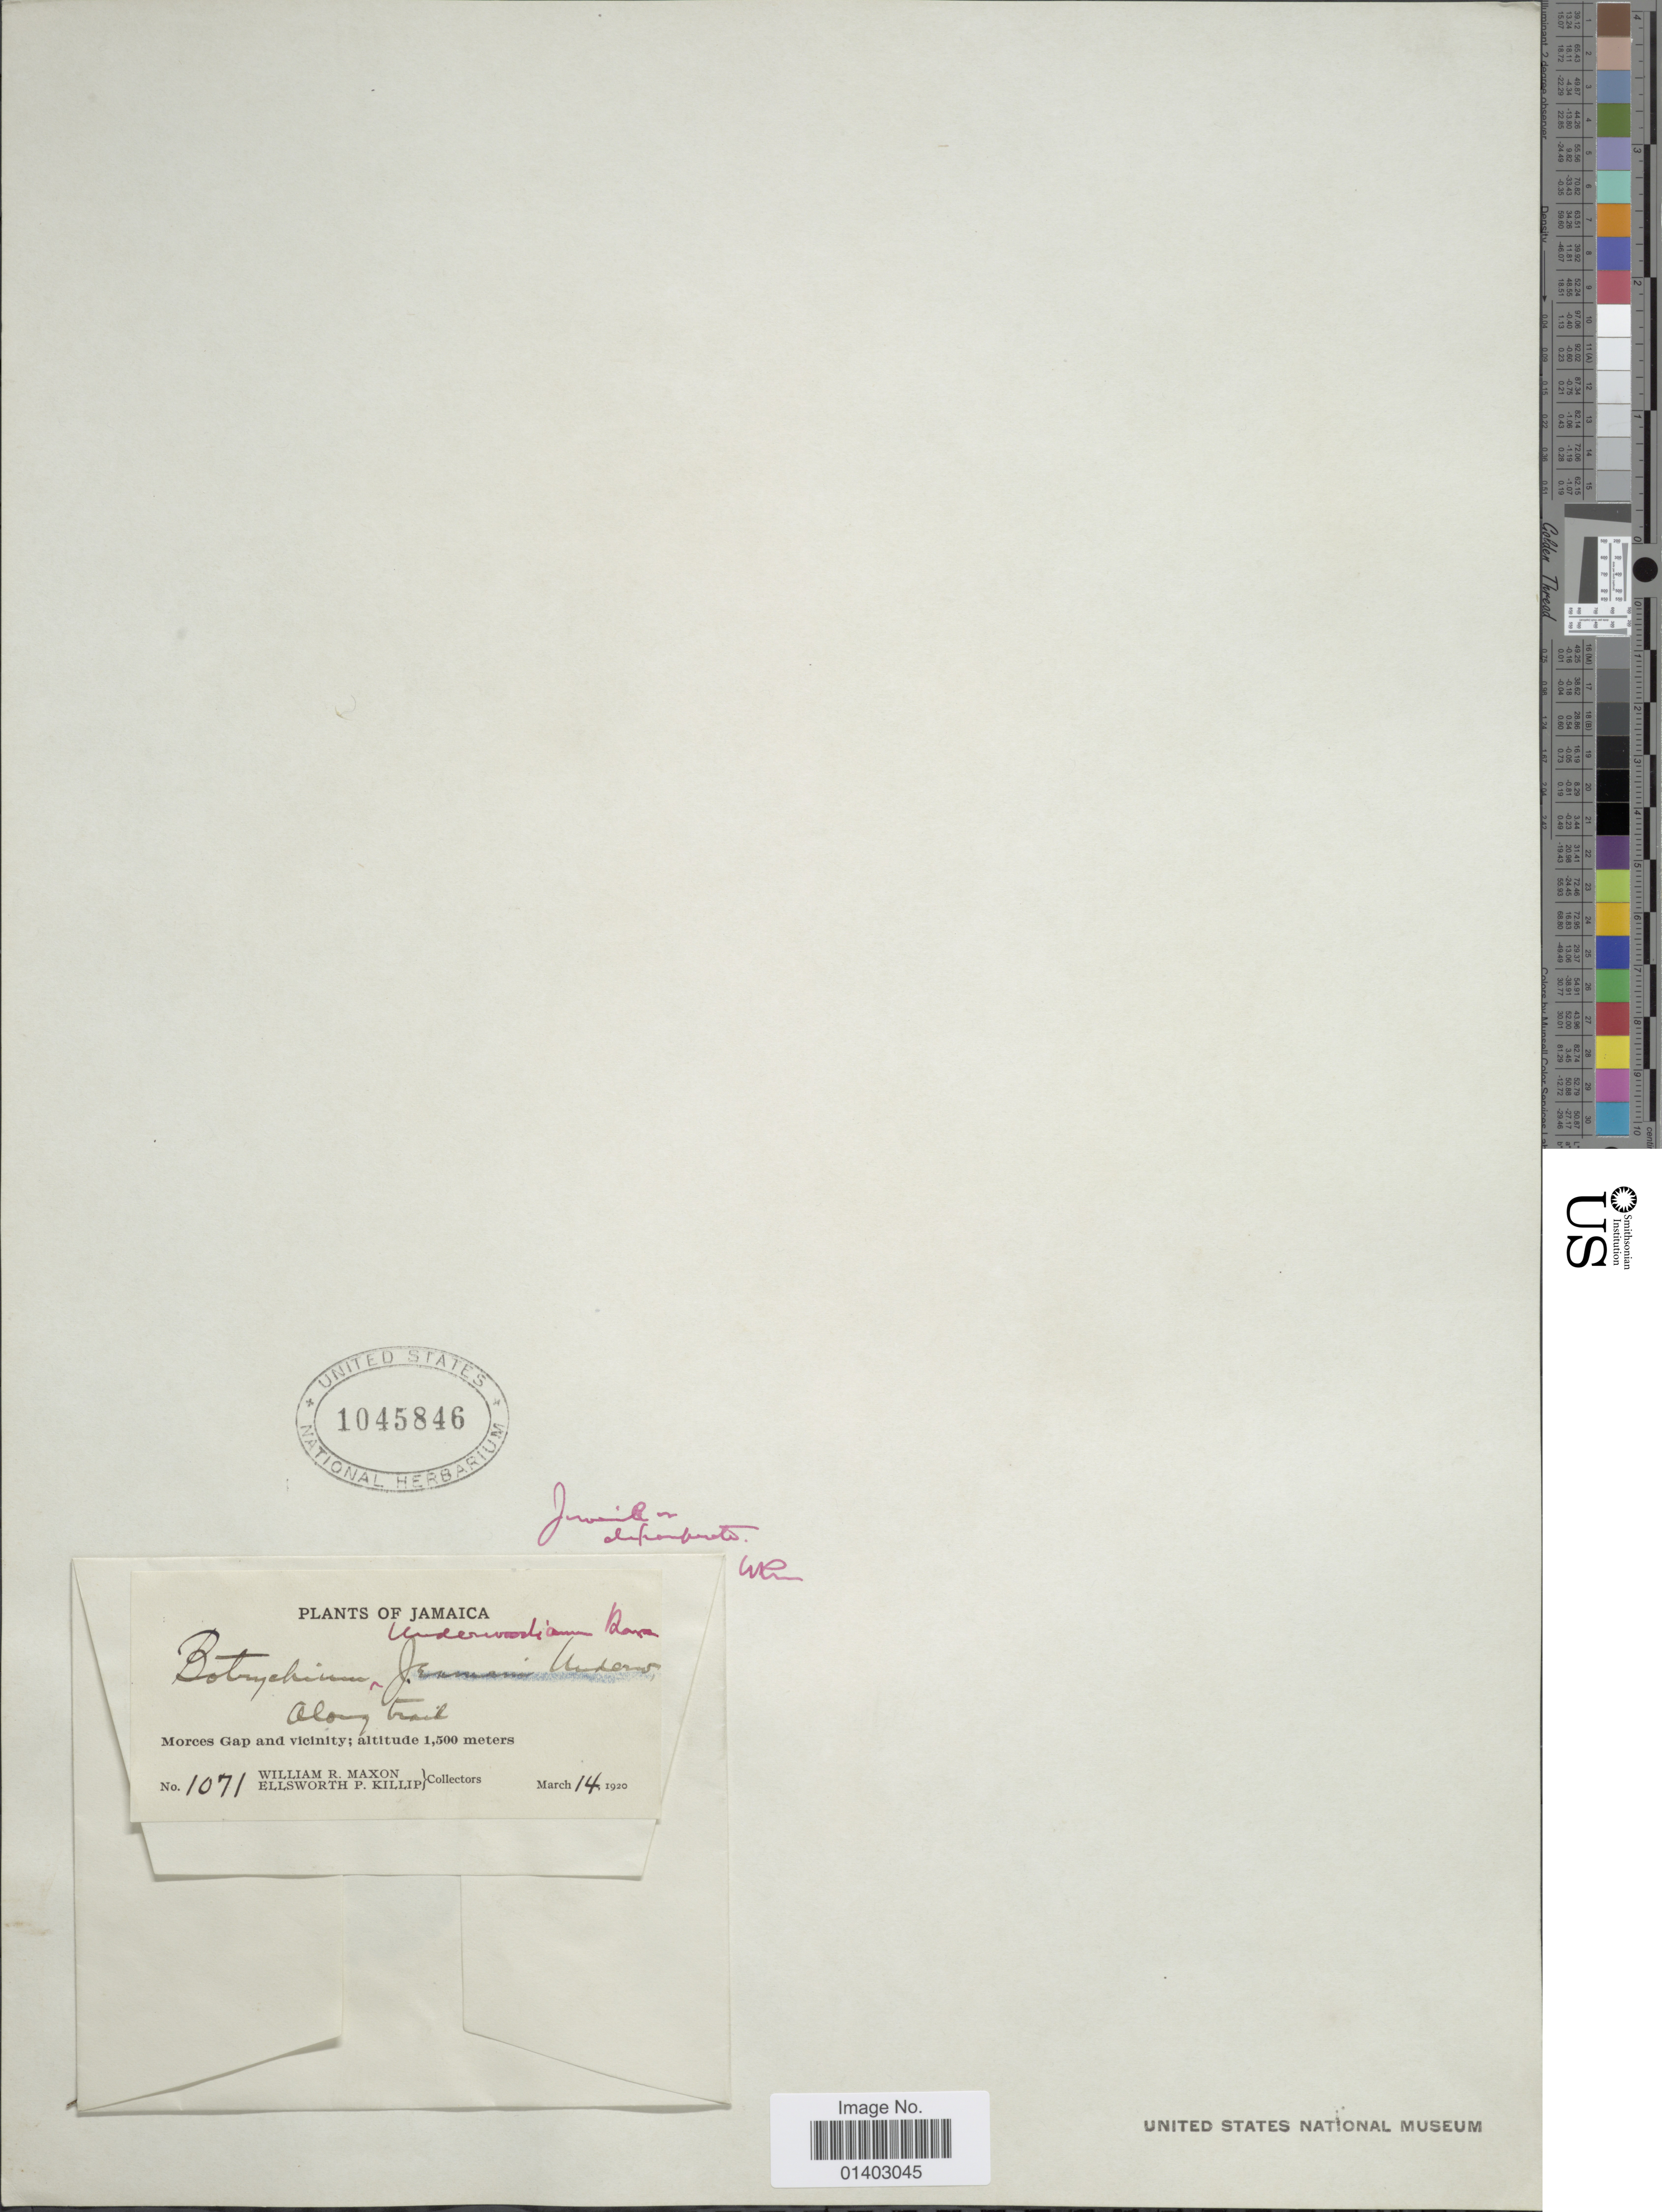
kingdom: Plantae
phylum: Tracheophyta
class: Polypodiopsida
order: Ophioglossales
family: Ophioglossaceae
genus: Botrychium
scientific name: Botrychium underwoodianum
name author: Maxon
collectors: W. R. Maxon & E. P. Killip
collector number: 1071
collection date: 1920-03-14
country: Jamaica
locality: Morces Gap and vicinity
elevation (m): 1500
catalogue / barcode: US 1045846